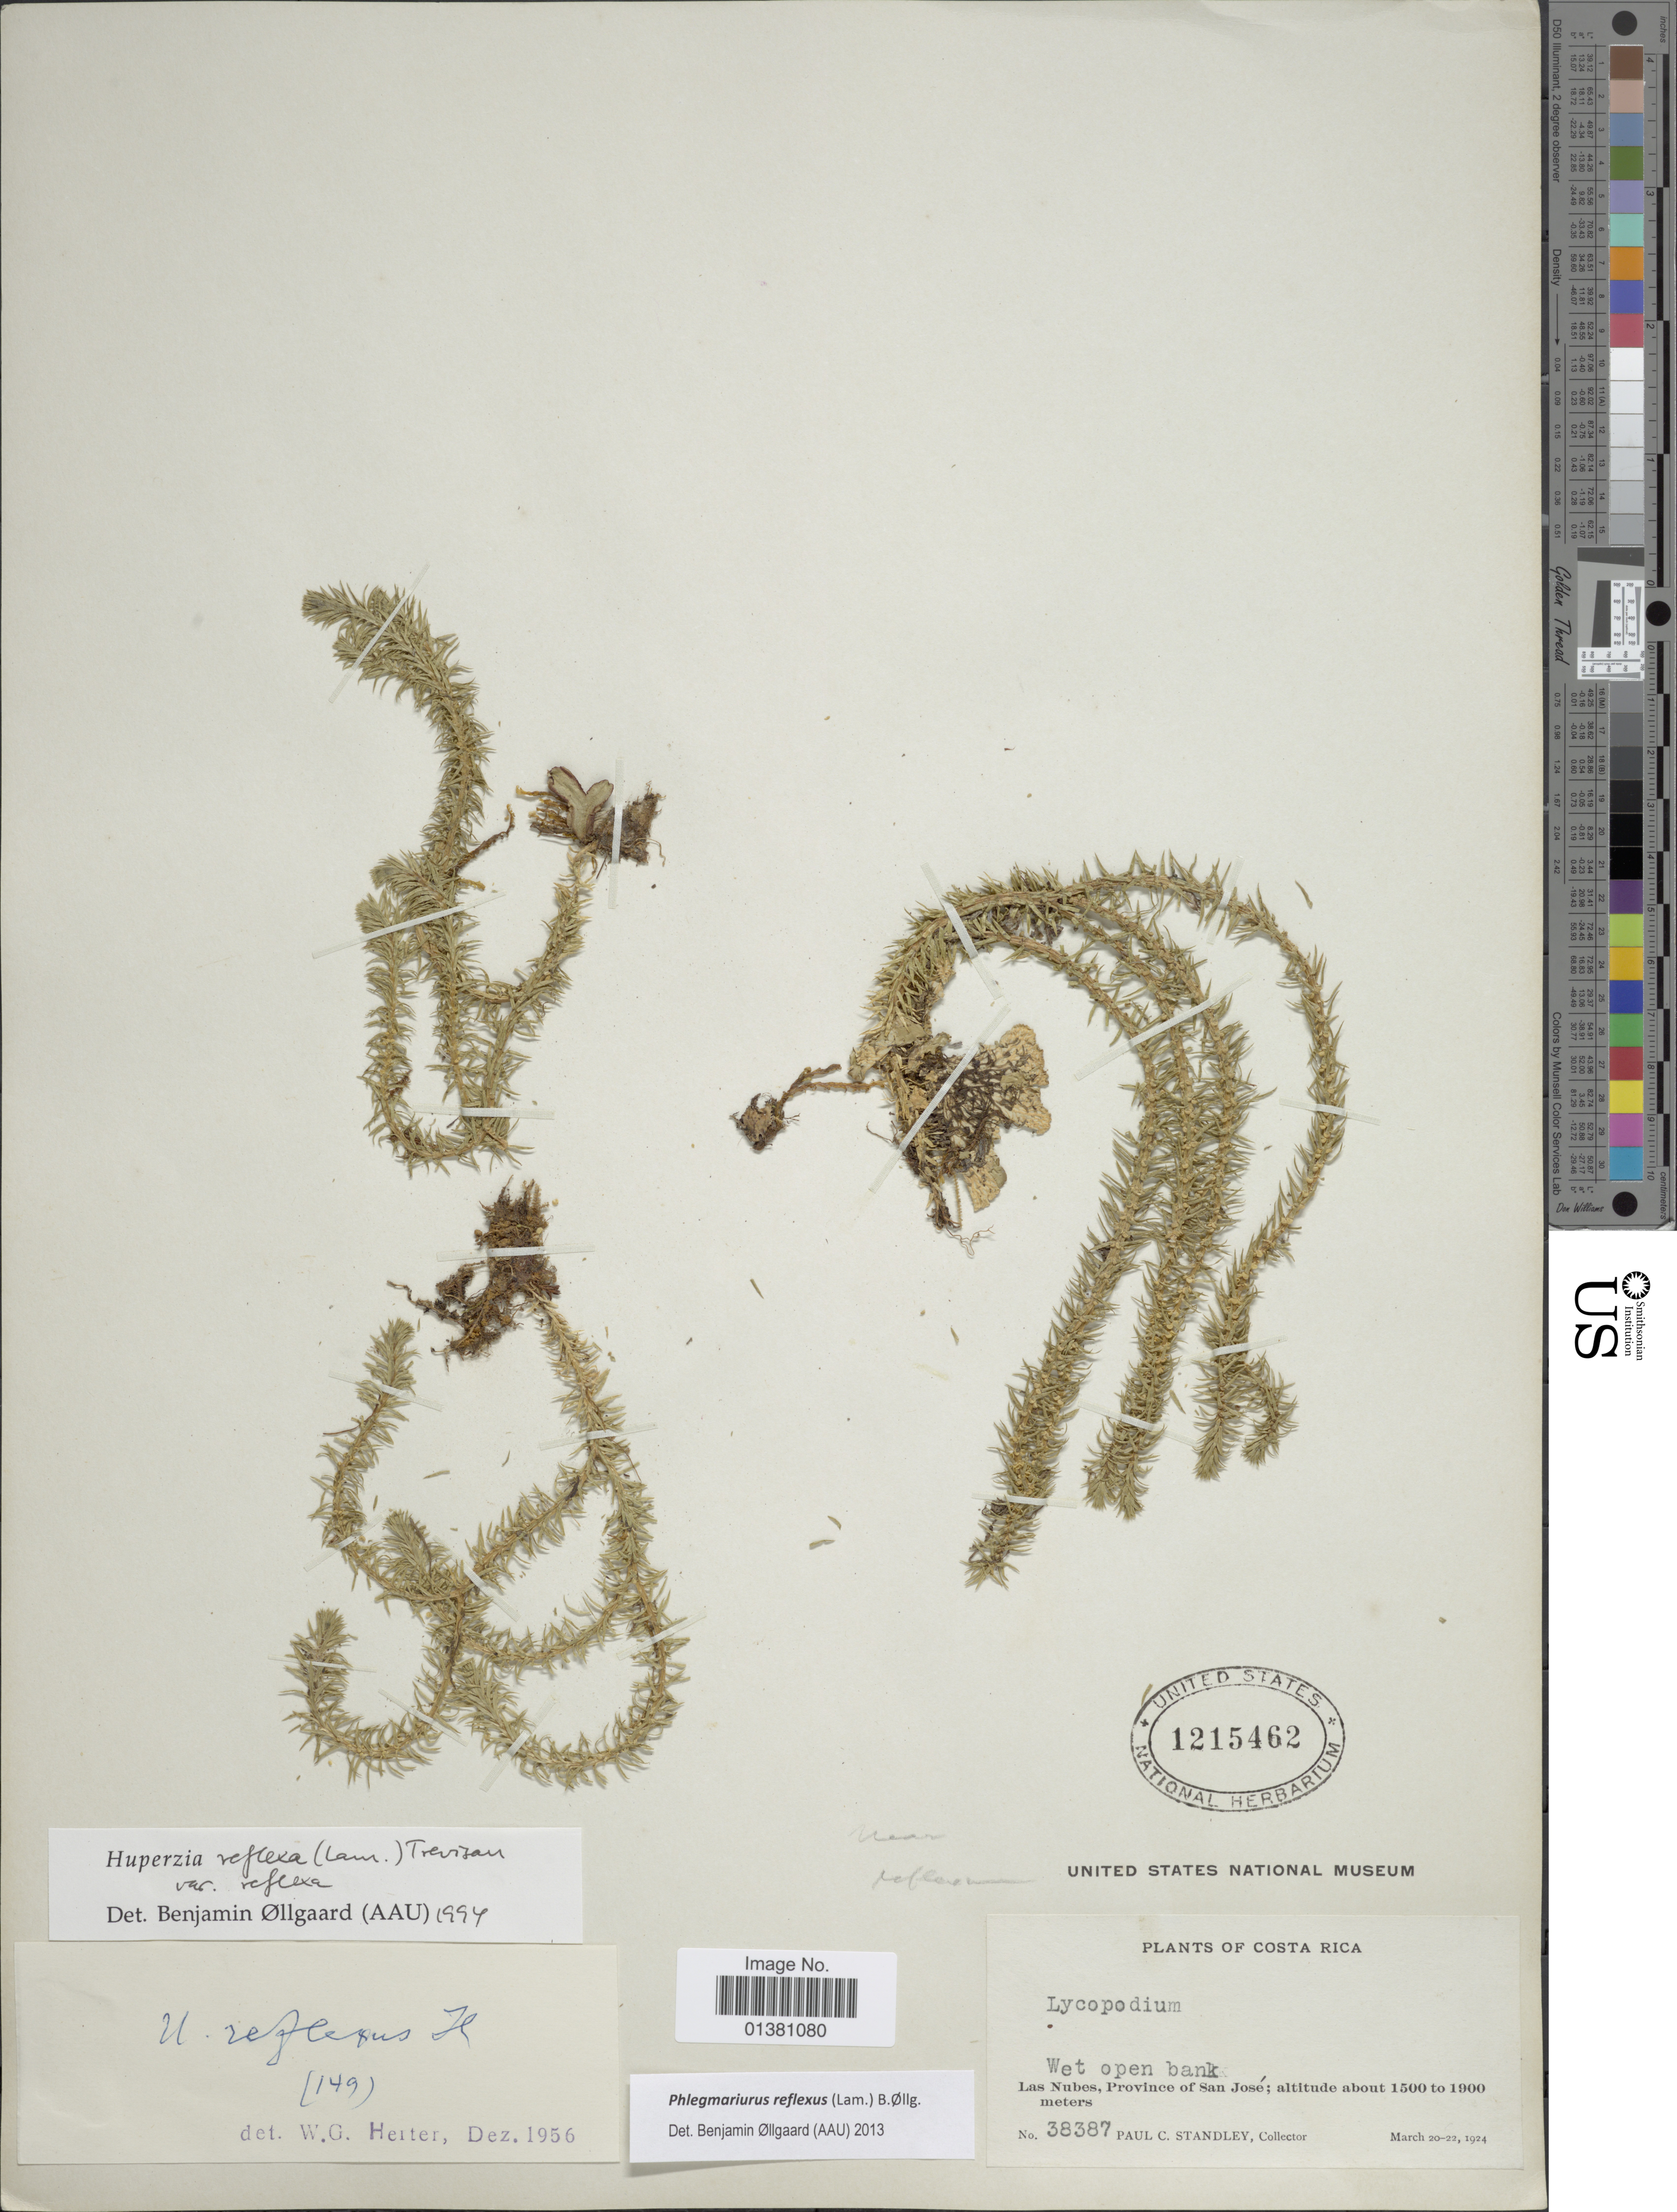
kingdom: Plantae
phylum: Tracheophyta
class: Lycopodiopsida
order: Lycopodiales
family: Lycopodiaceae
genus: Phlegmariurus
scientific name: Phlegmariurus reflexus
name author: (Lam.) B. Øllg.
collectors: P. C. Standley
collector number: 38387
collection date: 1924-03-20/1924-03-22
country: Costa Rica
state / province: San José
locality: Las Nubes, Province of San José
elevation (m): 1500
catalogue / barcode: US 1215462